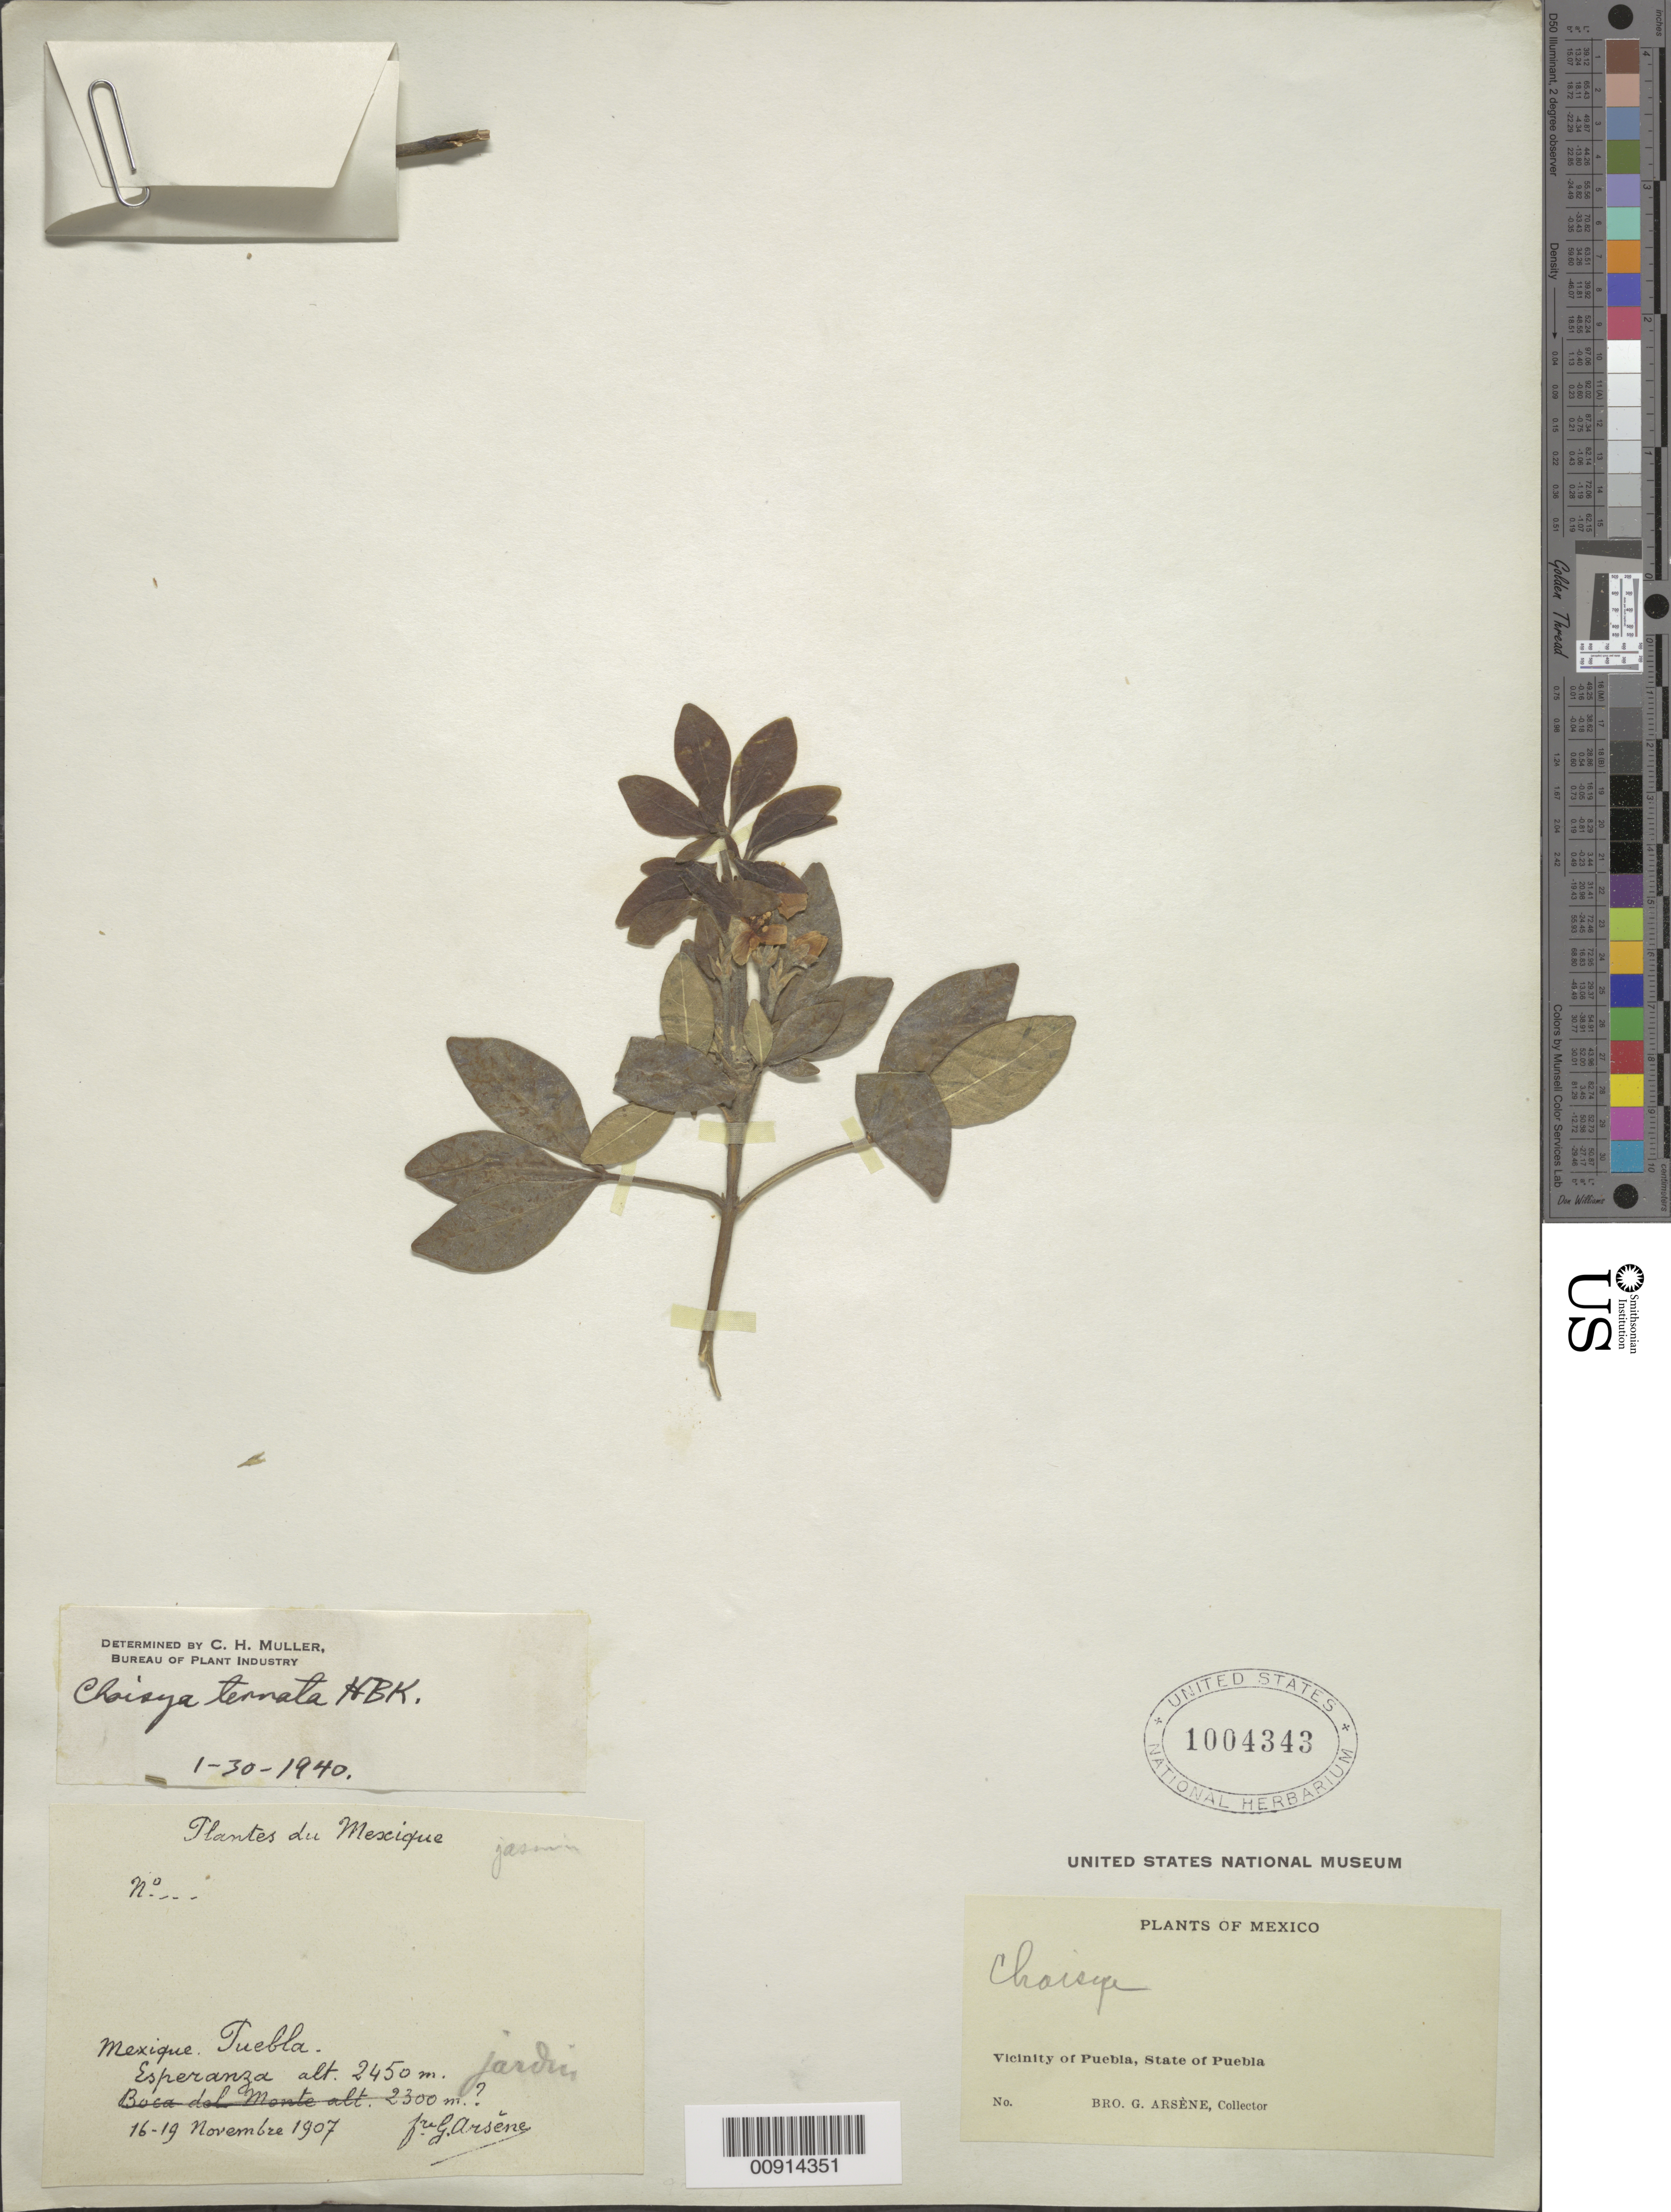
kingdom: Plantae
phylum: Tracheophyta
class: Magnoliopsida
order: Sapindales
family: Rutaceae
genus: Choisya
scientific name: Choisya ternata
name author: Kunth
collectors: Bro. G. Arsène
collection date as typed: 16 Nov 1907 to 19 Nov 1907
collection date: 1907-11-16/1907-11-19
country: Mexico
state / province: Puebla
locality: Esperanza. Vicinity of Puebla, State of Puebla.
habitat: Jardin.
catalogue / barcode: US 1004343